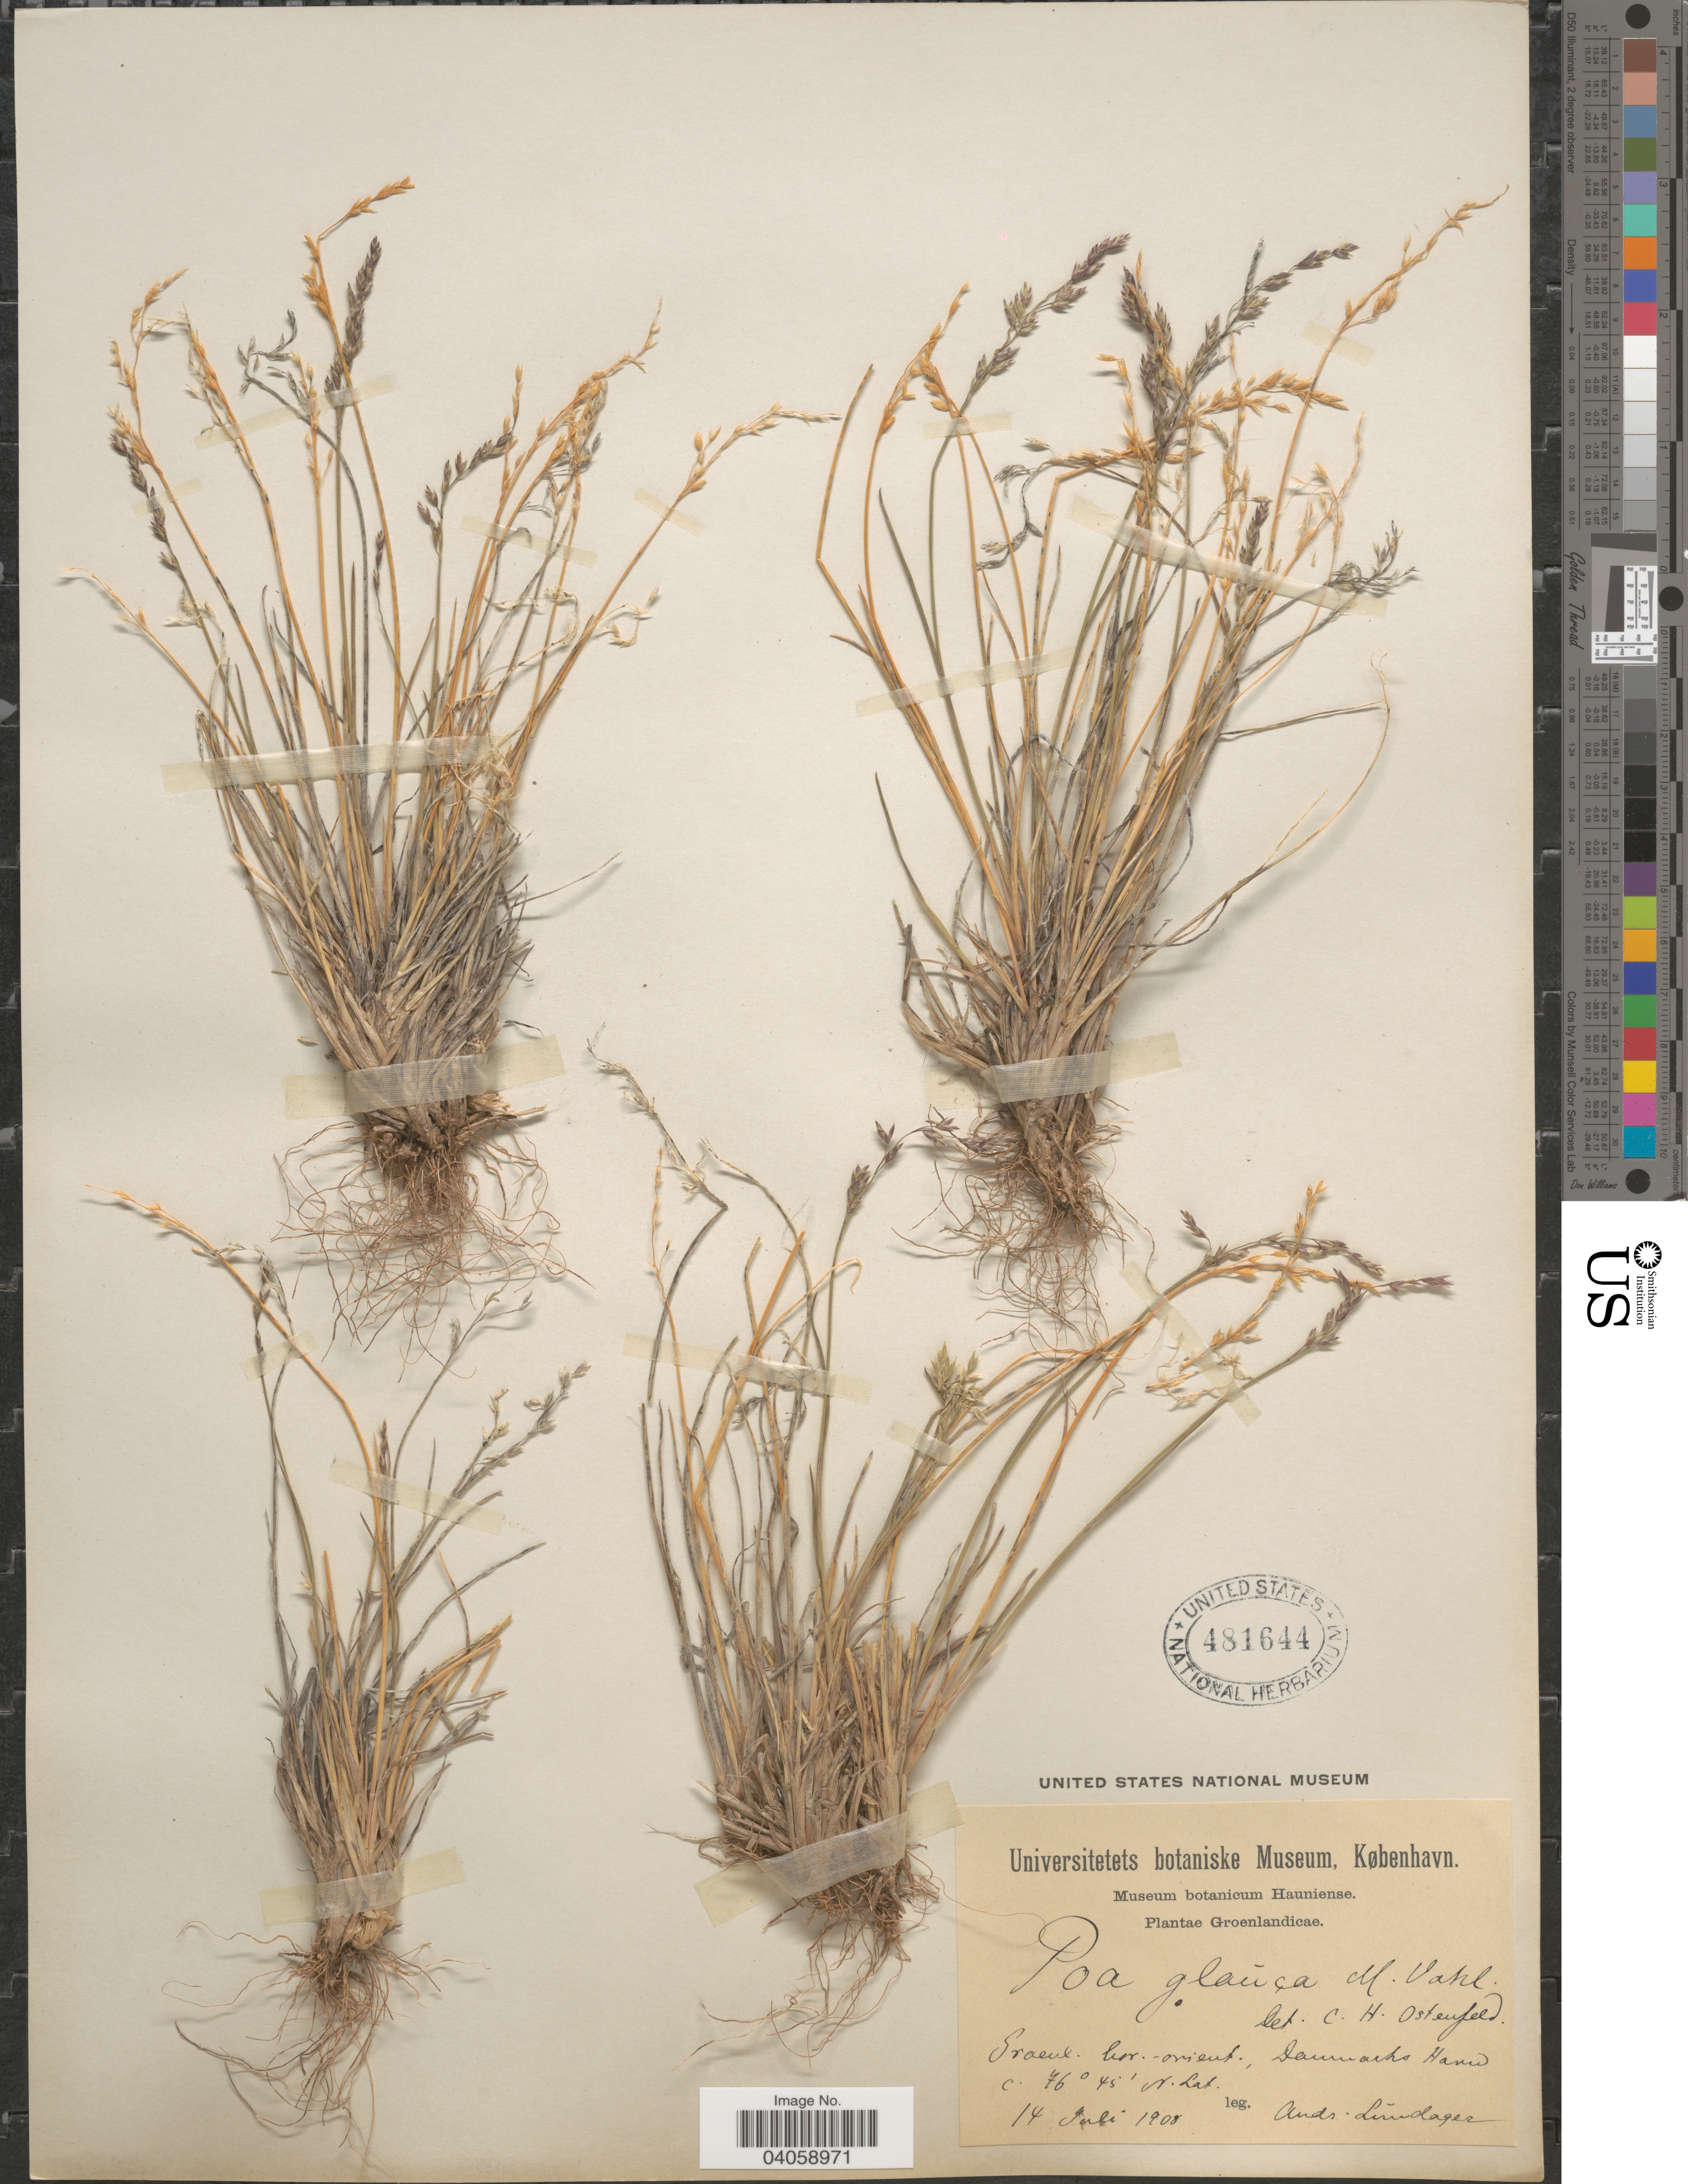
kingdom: Plantae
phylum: Tracheophyta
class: Liliopsida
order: Poales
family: Poaceae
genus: Poa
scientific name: Poa glauca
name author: Vahl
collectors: A. Lundager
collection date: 1908-07-14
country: Greenland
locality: Groenlandicae. Graeux. bor.-orient., Danmarks Havne.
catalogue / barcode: US 481644